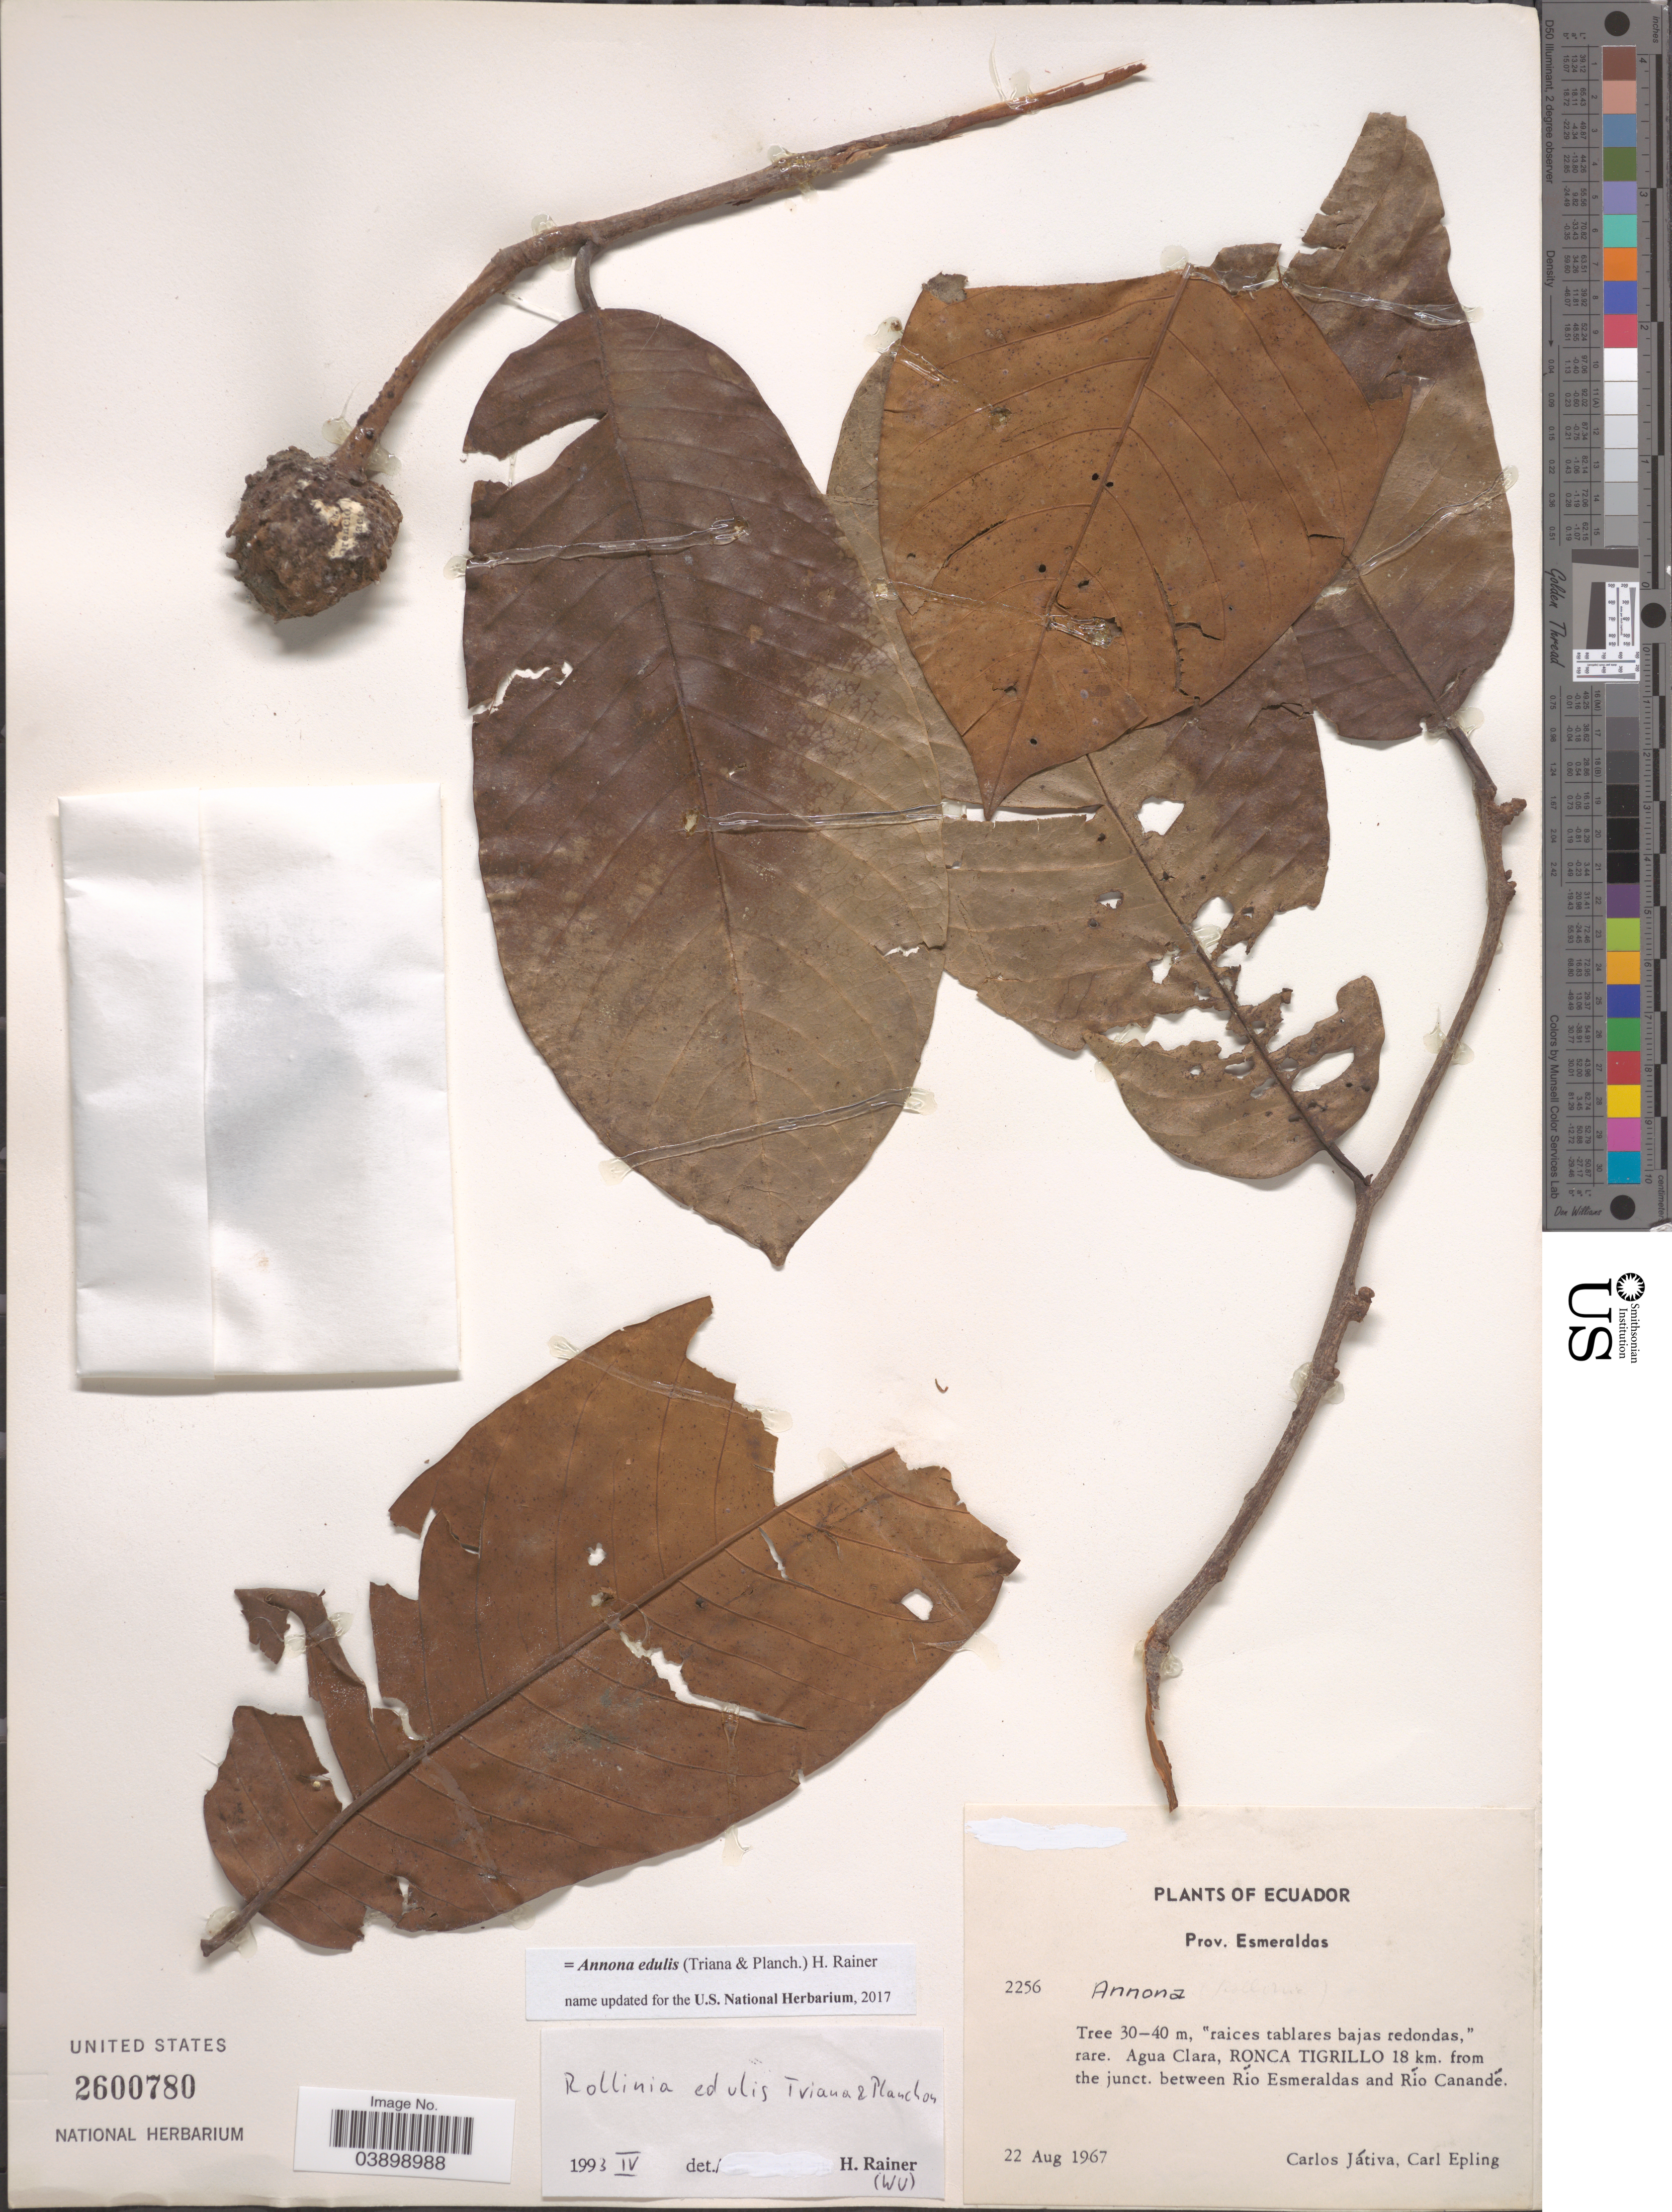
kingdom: Plantae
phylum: Tracheophyta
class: Magnoliopsida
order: Magnoliales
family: Annonaceae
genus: Annona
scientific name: Annona edulis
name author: (Triana & Planch.) H. Rainer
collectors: C. D. Játiva & C. C. Epling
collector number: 2256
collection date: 1967-08-22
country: Ecuador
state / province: Esmeraldas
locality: Agua Clara, RONCA TIGRILLO 18 km. from the junct. between Río Esmeraldas and Río Canandé.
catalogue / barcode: US 2600780